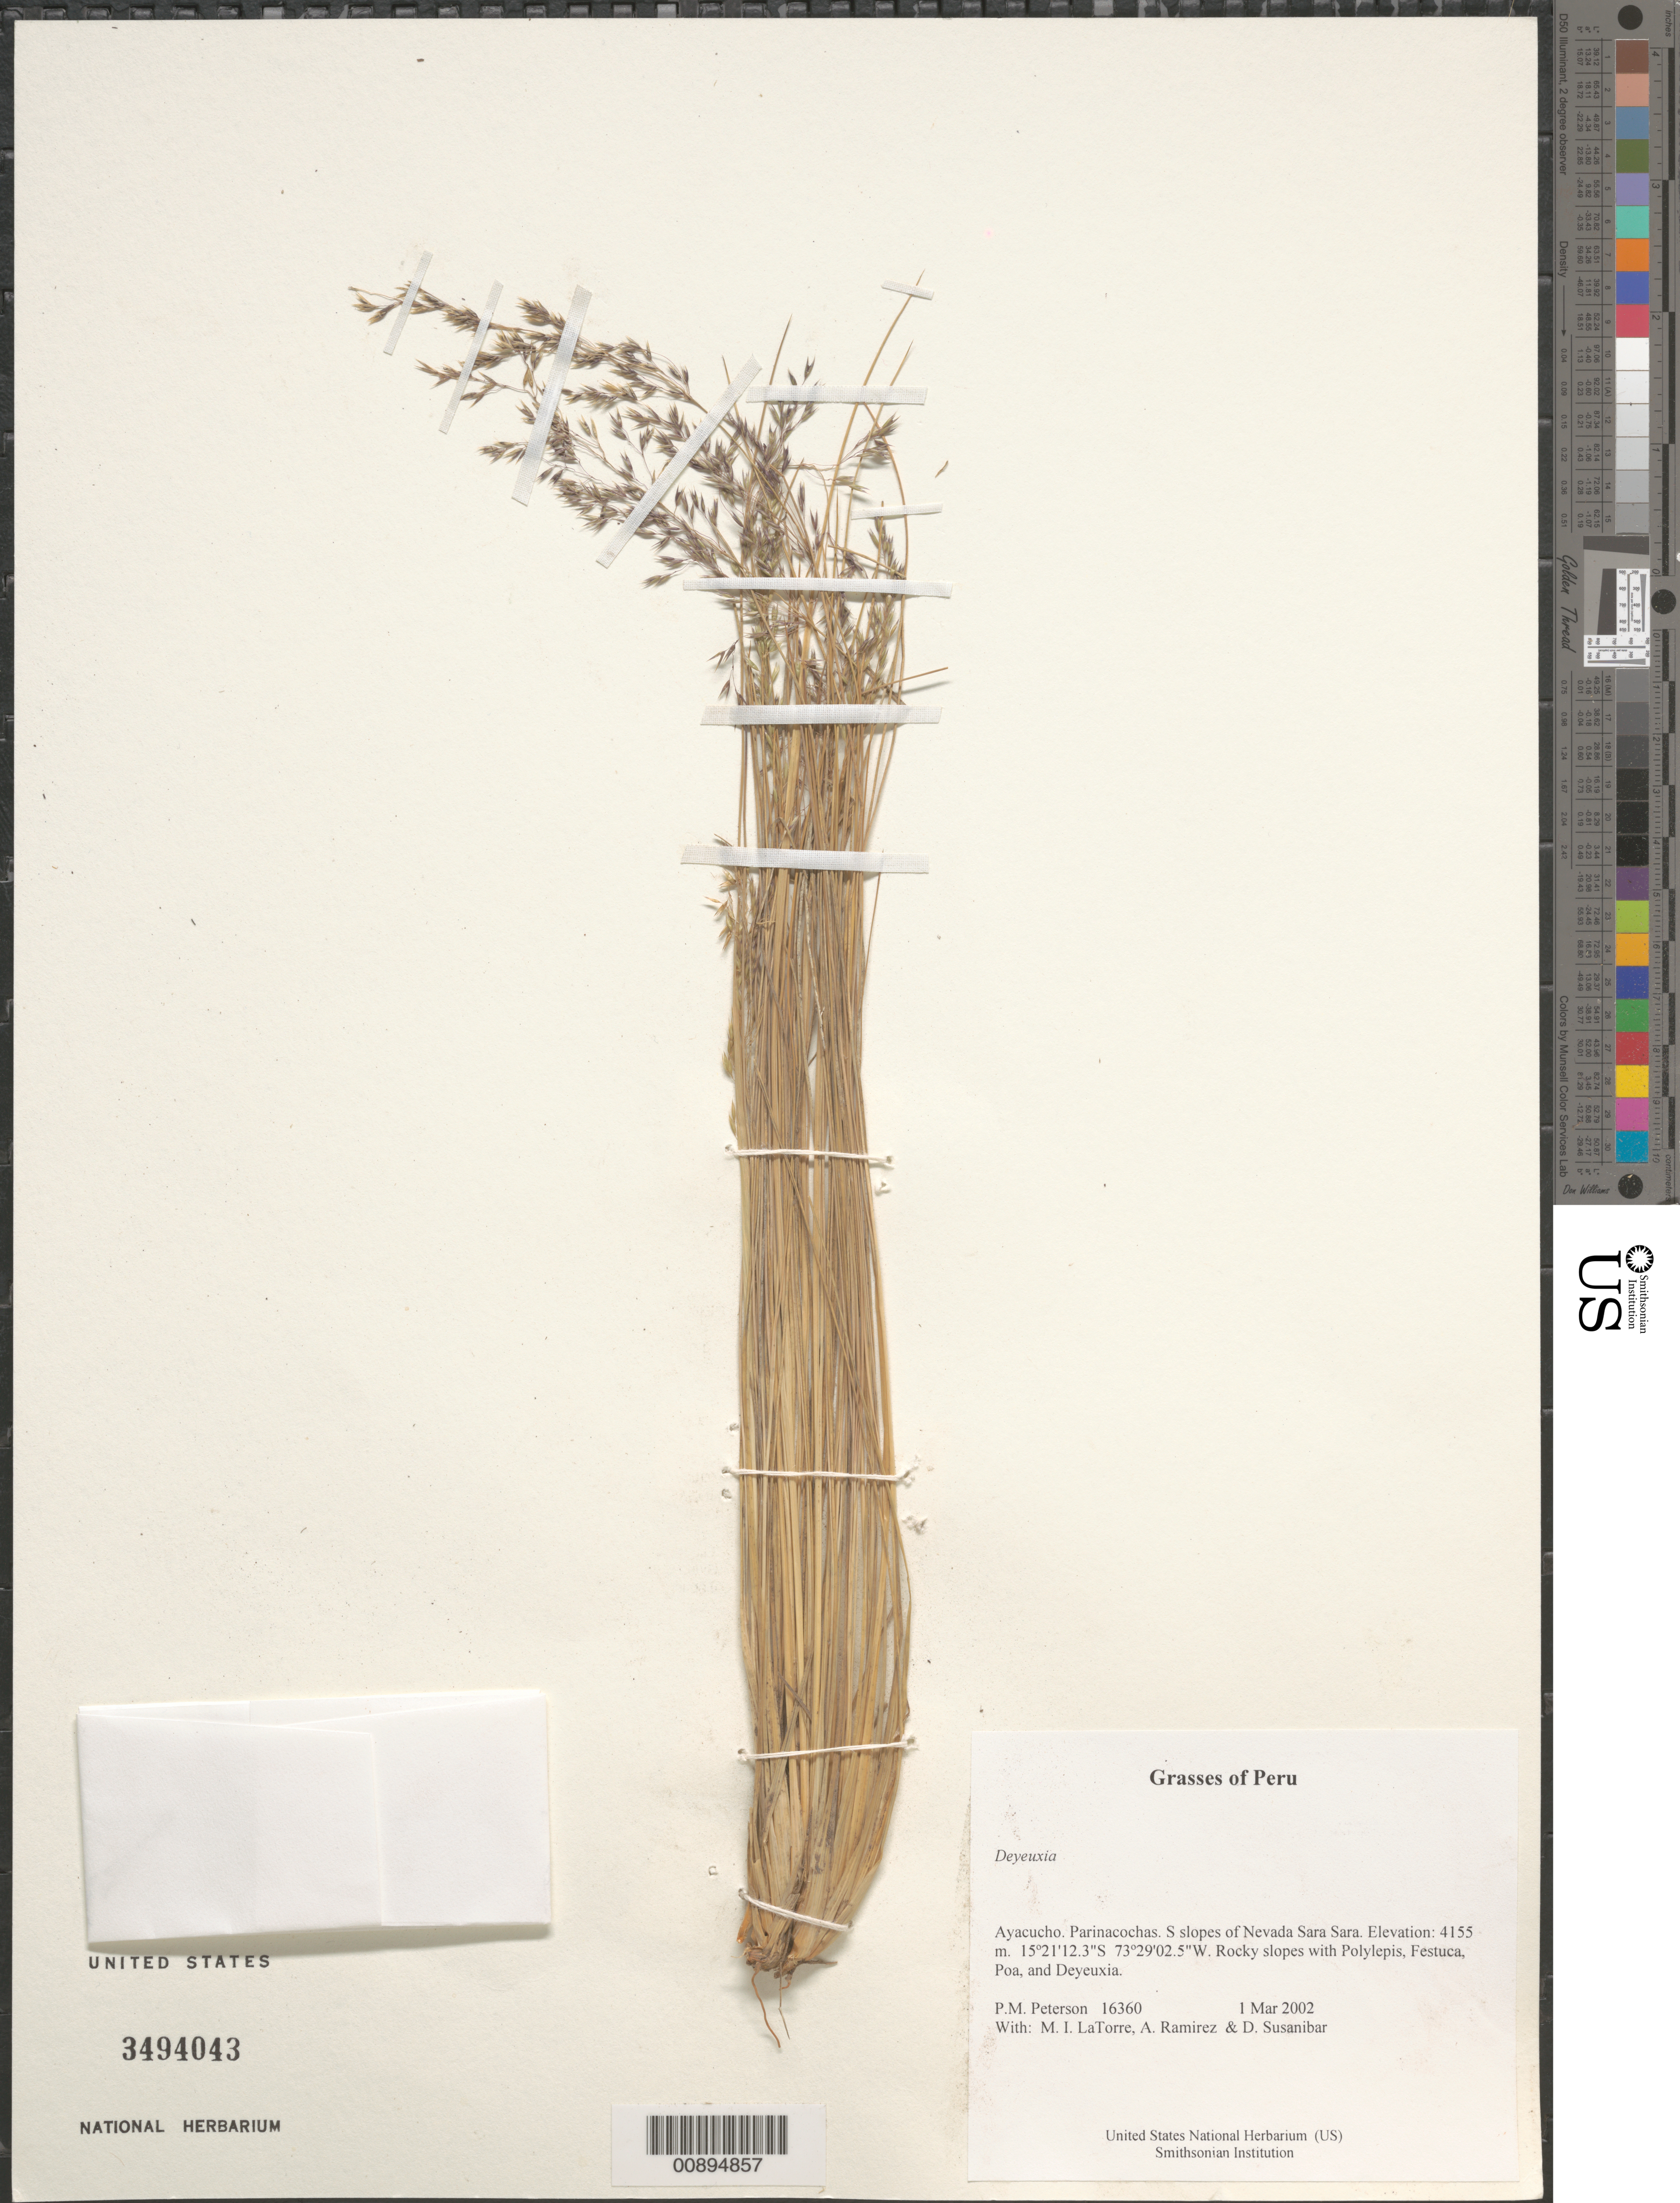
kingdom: Plantae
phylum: Tracheophyta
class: Liliopsida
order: Poales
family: Poaceae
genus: Calamagrostis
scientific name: Calamagrostis sp.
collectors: P. M. Peterson, M. I. La Torre, A. Ramírez & D. Susanibar Cruz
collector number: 16360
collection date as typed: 01 Mar 2002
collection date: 2002-03-01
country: Peru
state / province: Ayacucho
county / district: Parinacochas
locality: S slopes of Nevada Sara Sara.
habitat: Rocky slopes with ~Polylepis, Festuca, Poa, and Deyeuxia~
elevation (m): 4155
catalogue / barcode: US 3494043